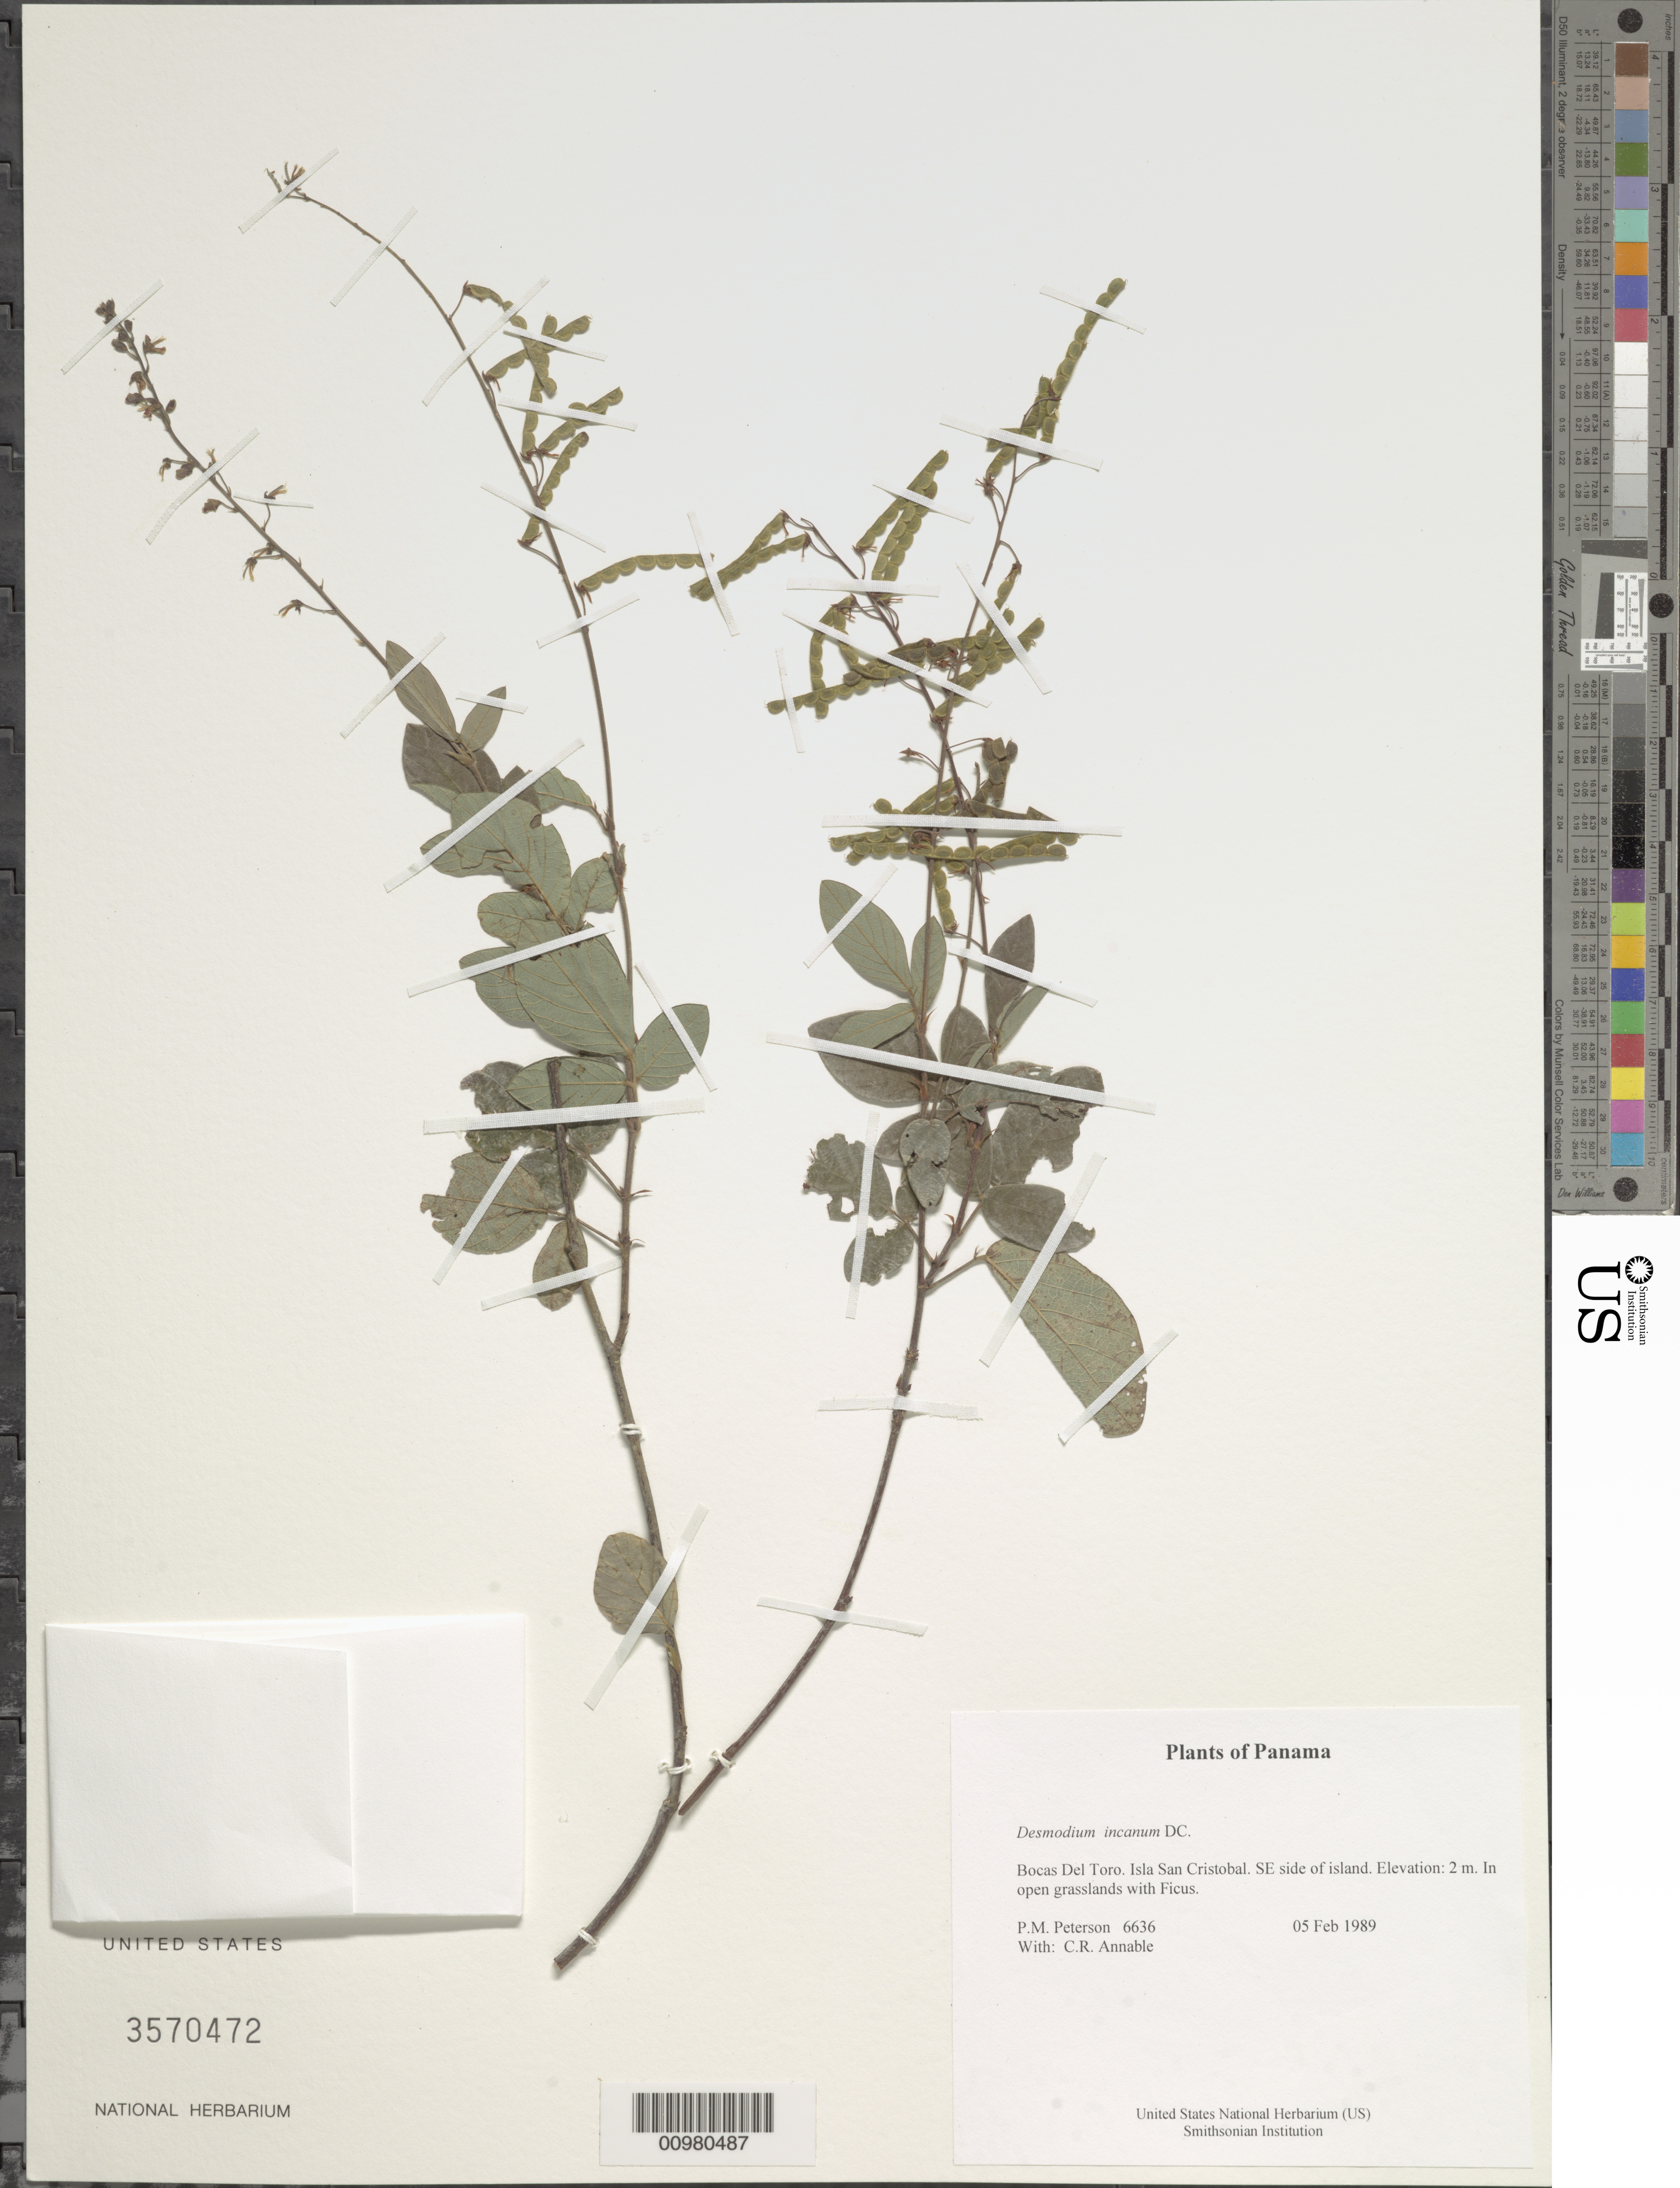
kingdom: Plantae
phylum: Tracheophyta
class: Magnoliopsida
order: Fabales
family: Fabaceae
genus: Desmodium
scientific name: Desmodium incanum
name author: (Sw.) DC.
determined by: Liesner, R. L.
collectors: P. M. Peterson & C. R. Annable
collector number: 06636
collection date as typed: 05 Feb 1989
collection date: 1989-02-05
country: Panama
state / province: Bocas del Toro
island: San Cristobal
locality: SE side of island.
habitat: In open grasslands with Ficus.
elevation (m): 2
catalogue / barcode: US 3570472